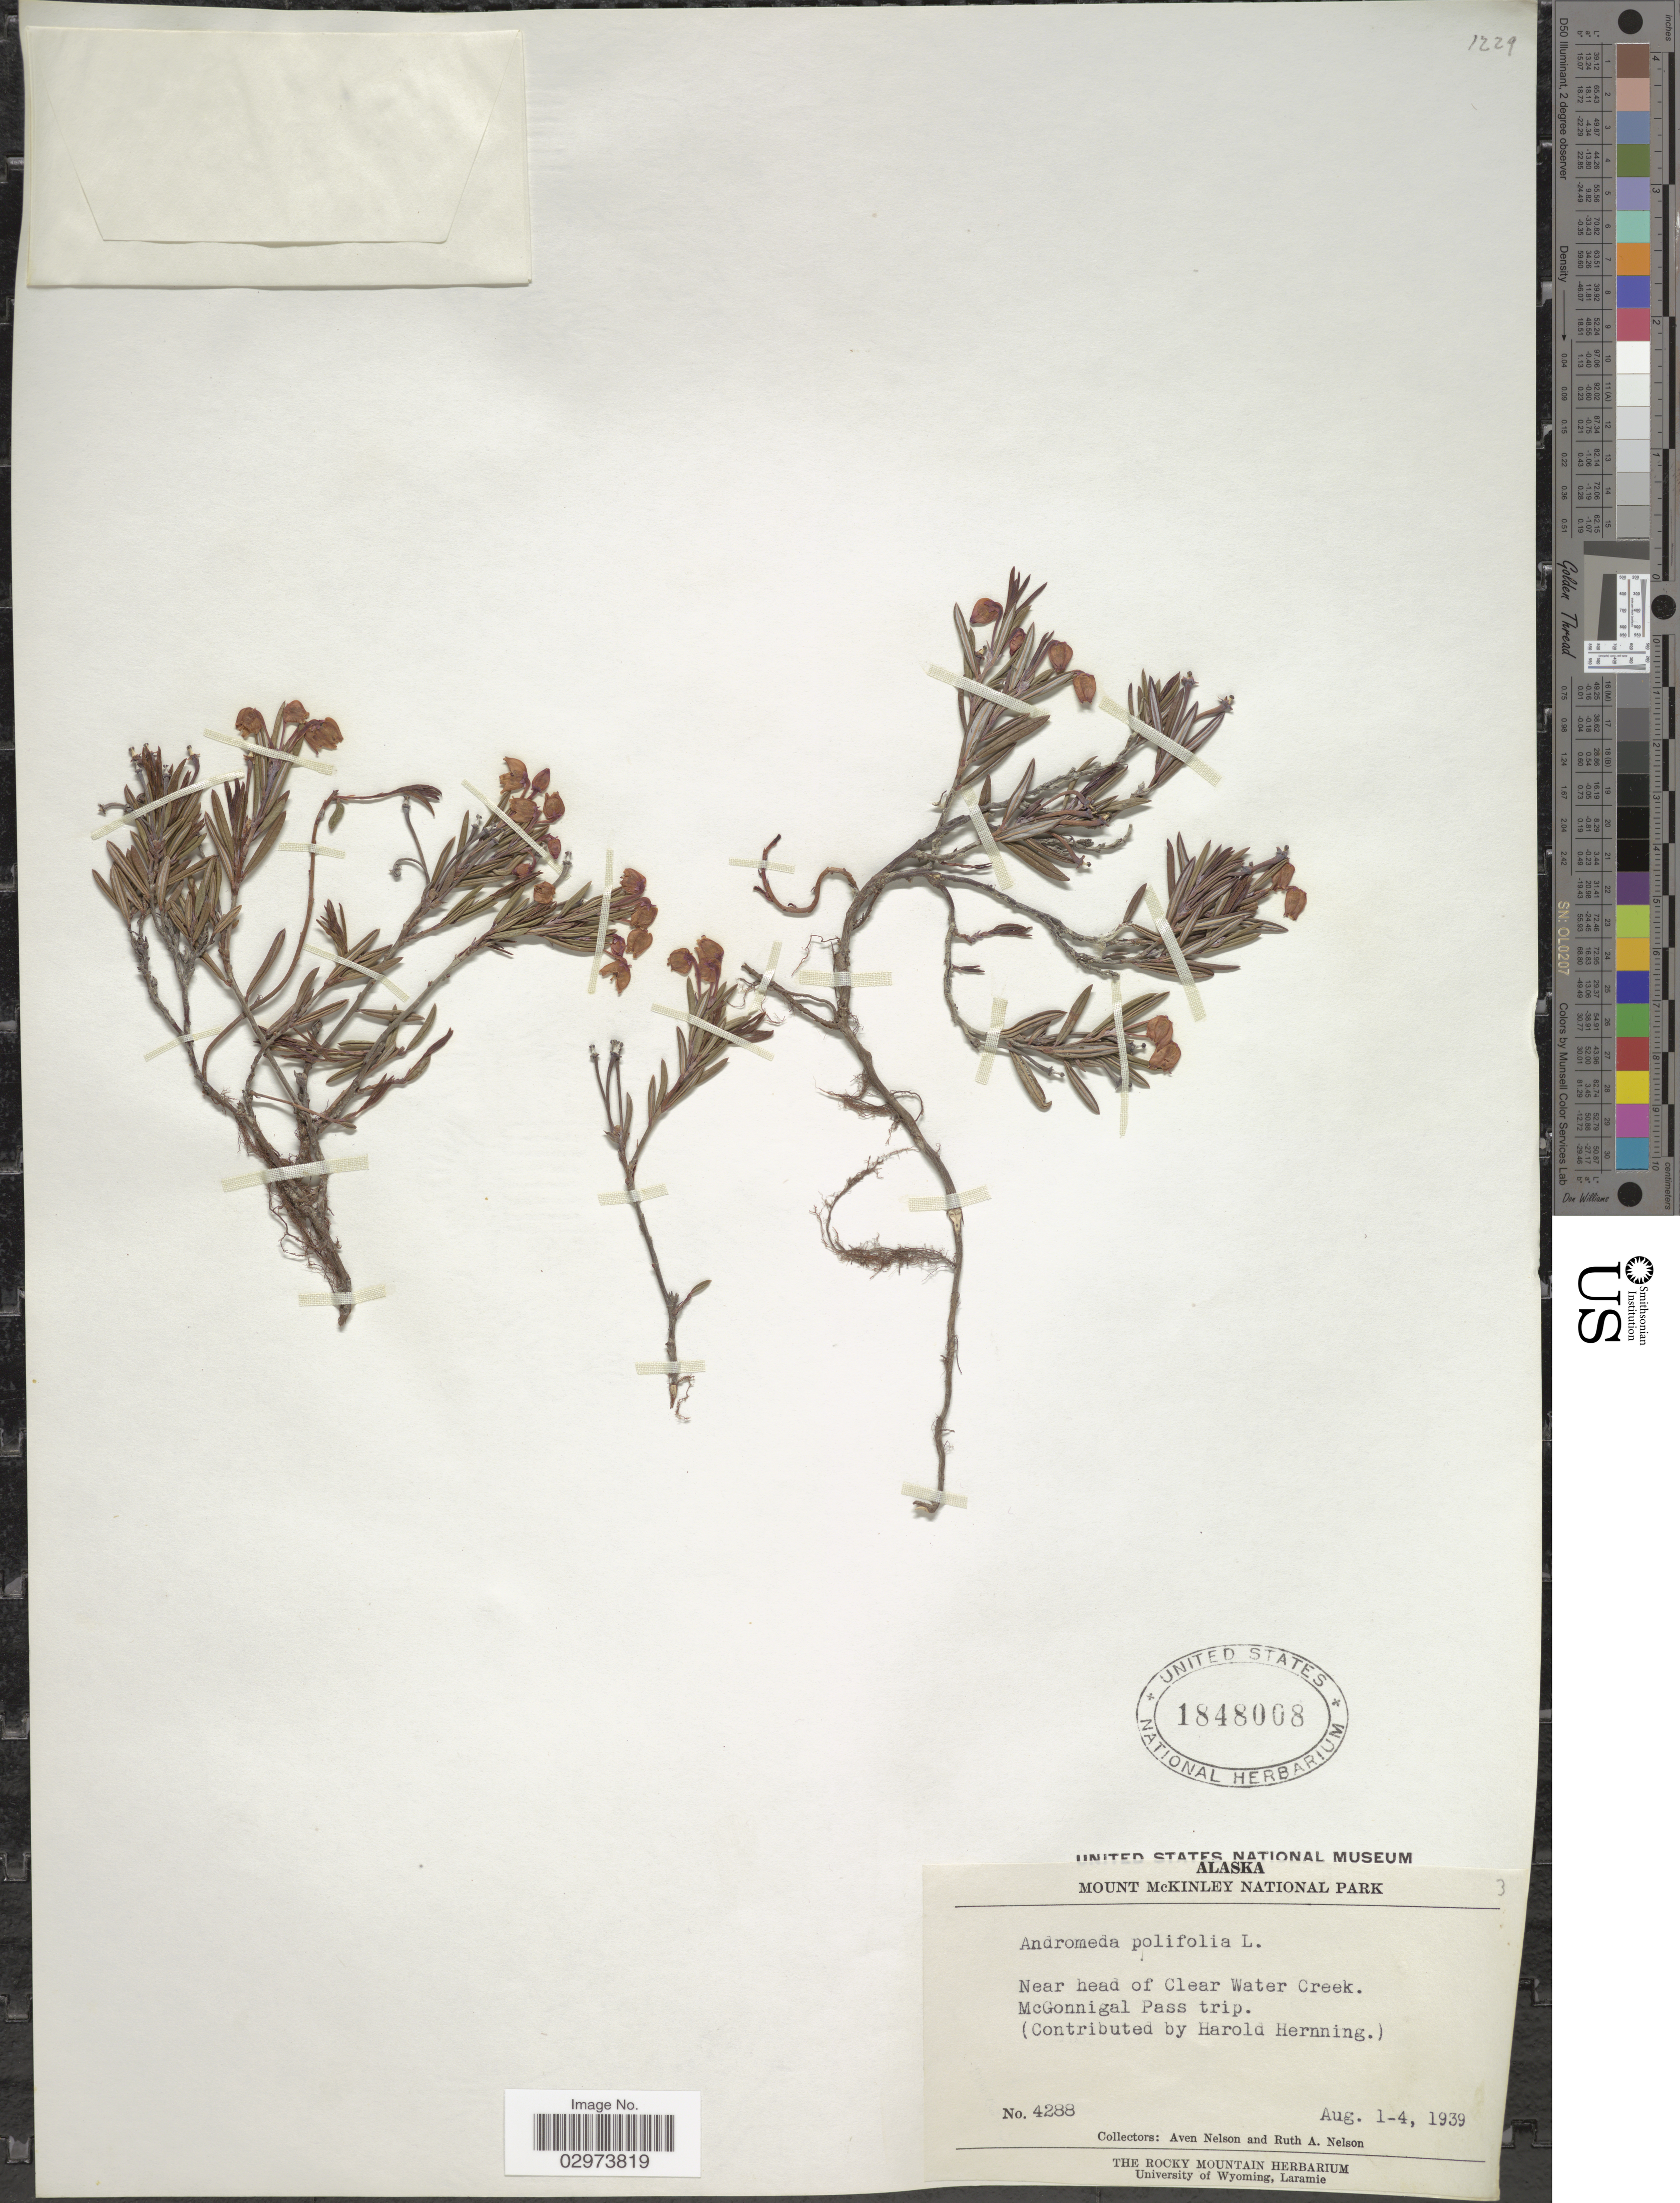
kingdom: Plantae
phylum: Tracheophyta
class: Magnoliopsida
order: Ericales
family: Ericaceae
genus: Andromeda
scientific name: Andromeda polifolia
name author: L.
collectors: A. Nelson, R. A. Nelson & Harold Hernning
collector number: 4288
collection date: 1939-08-01/1939-08-04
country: United States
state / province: Alaska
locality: Mount McKinley National Park. Near head of Clear Water Creek. McGonnigal Pass trip.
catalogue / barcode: US 1848008